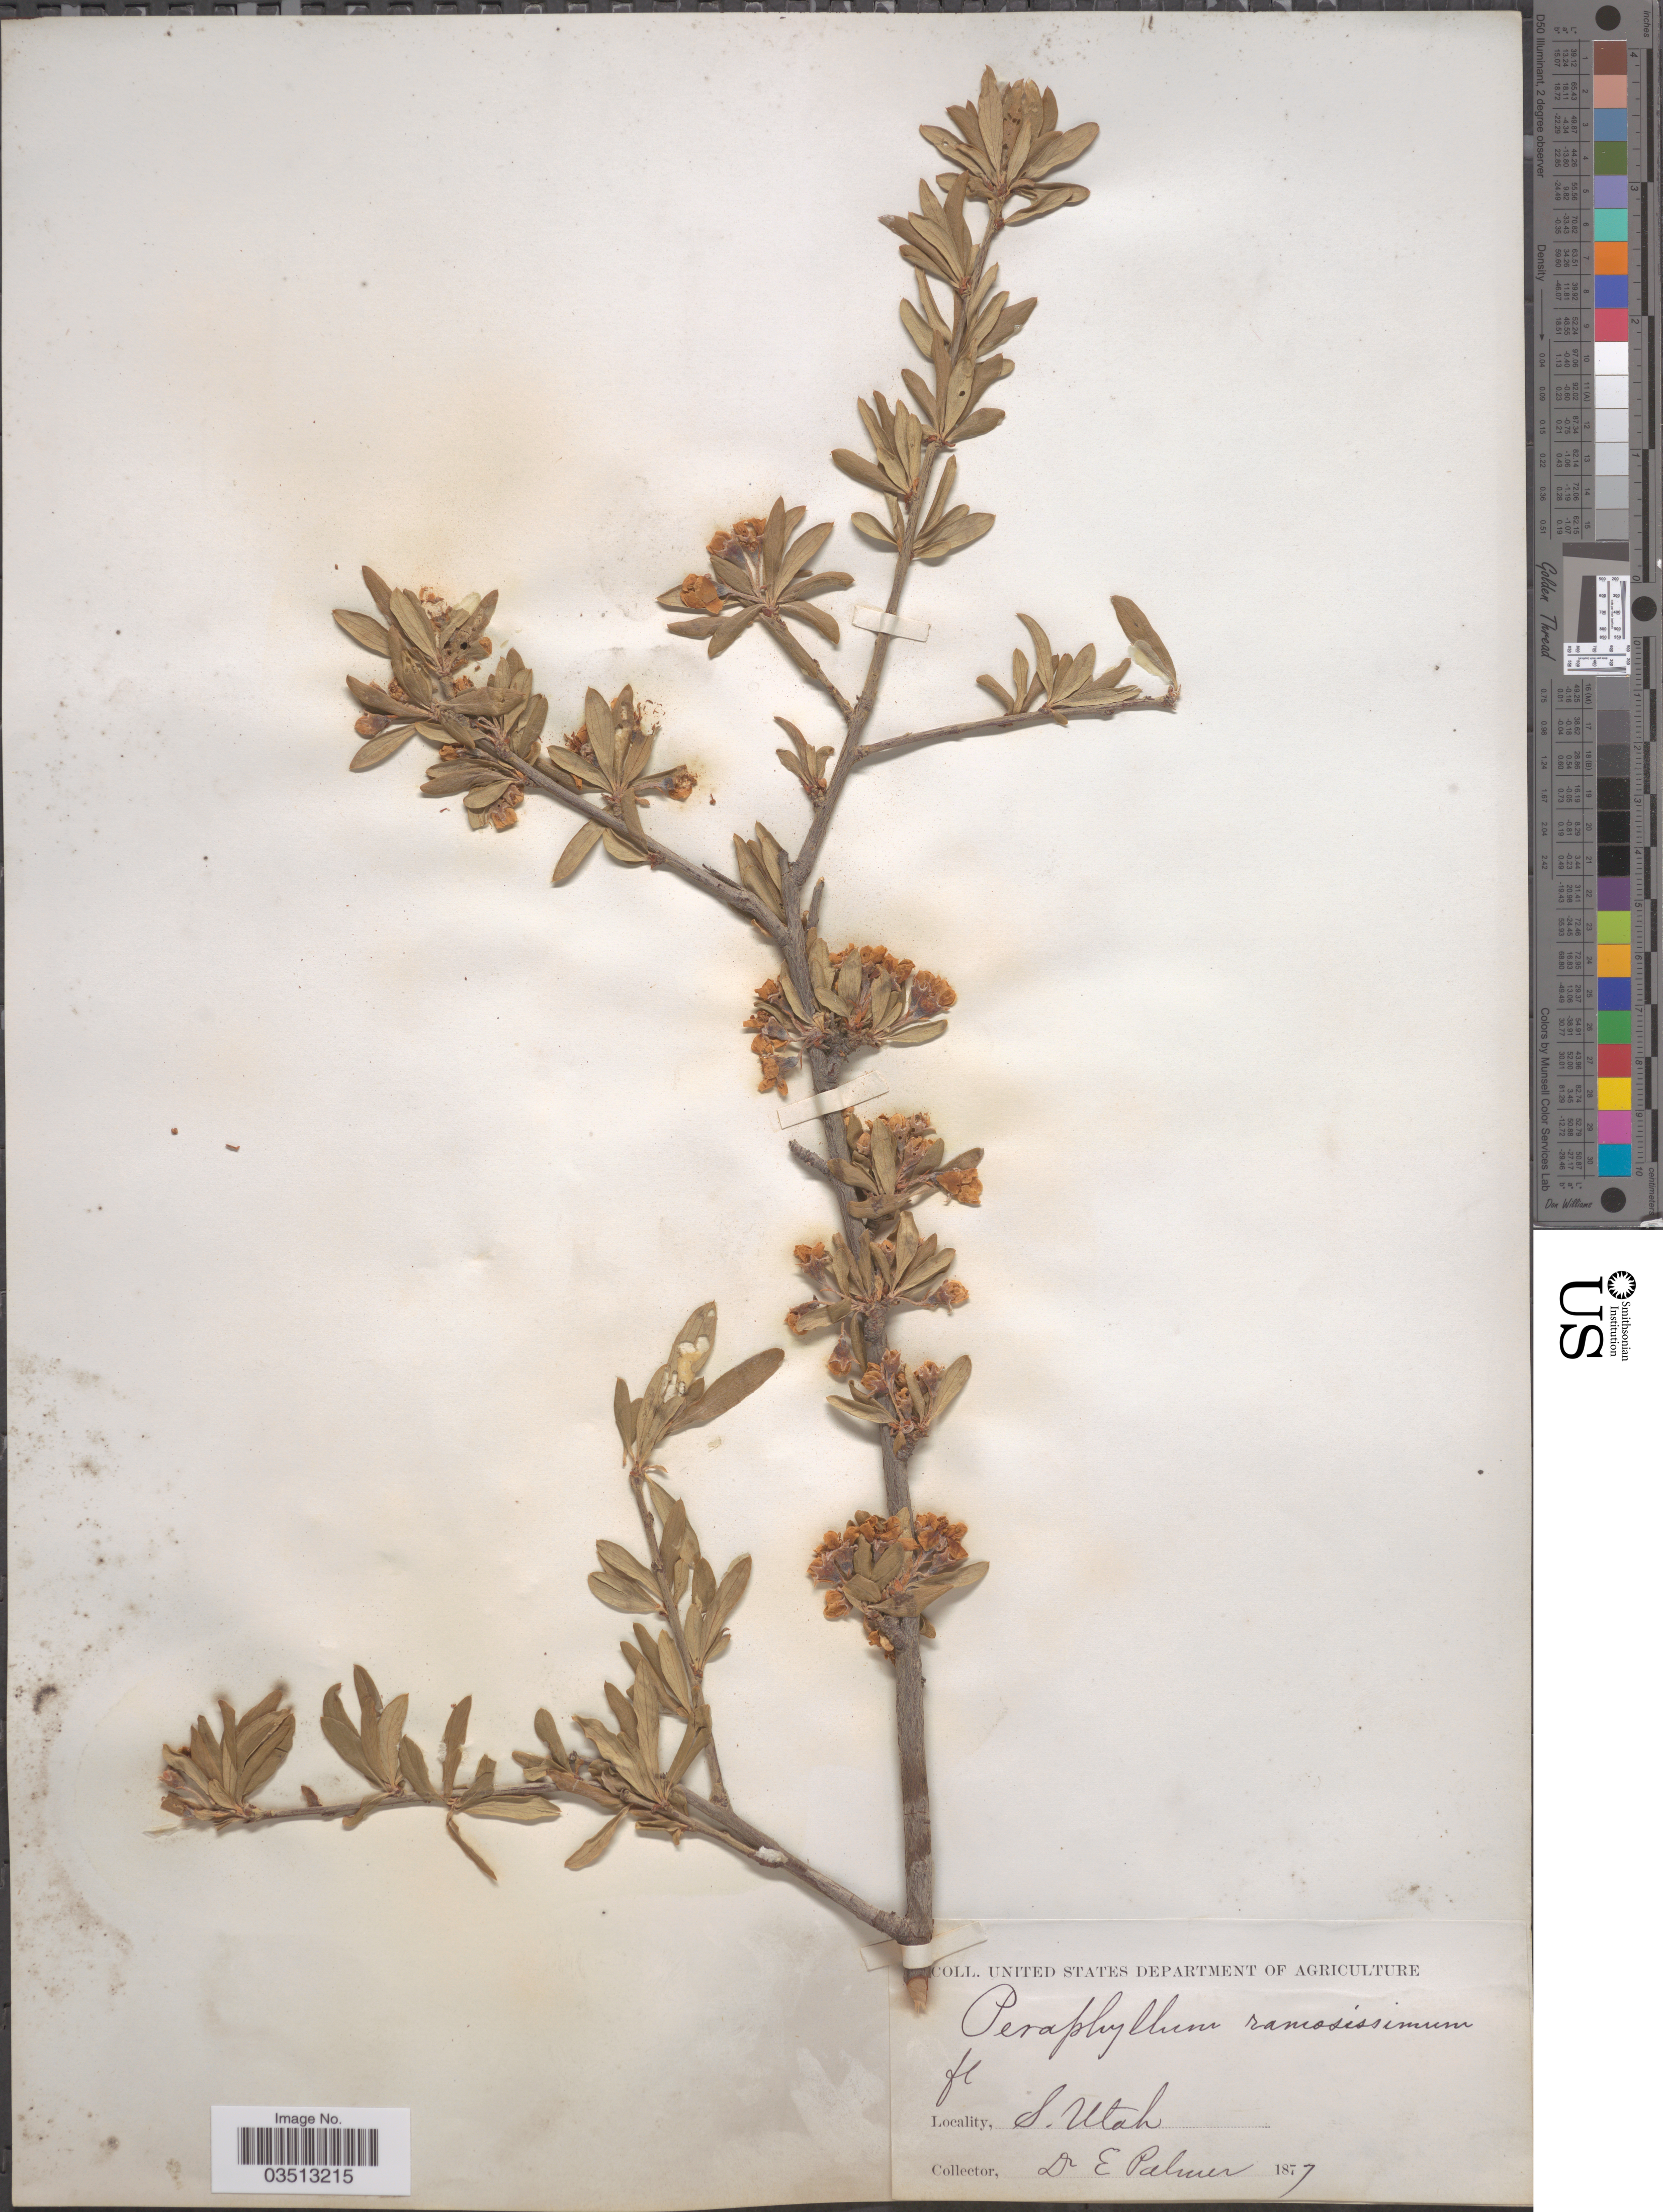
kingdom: Plantae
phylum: Tracheophyta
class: Magnoliopsida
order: Rosales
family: Rosaceae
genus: Peraphyllum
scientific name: Peraphyllum ramosissimum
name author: Nutt.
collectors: E. Palmer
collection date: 1877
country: United States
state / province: Utah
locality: S. Utah.